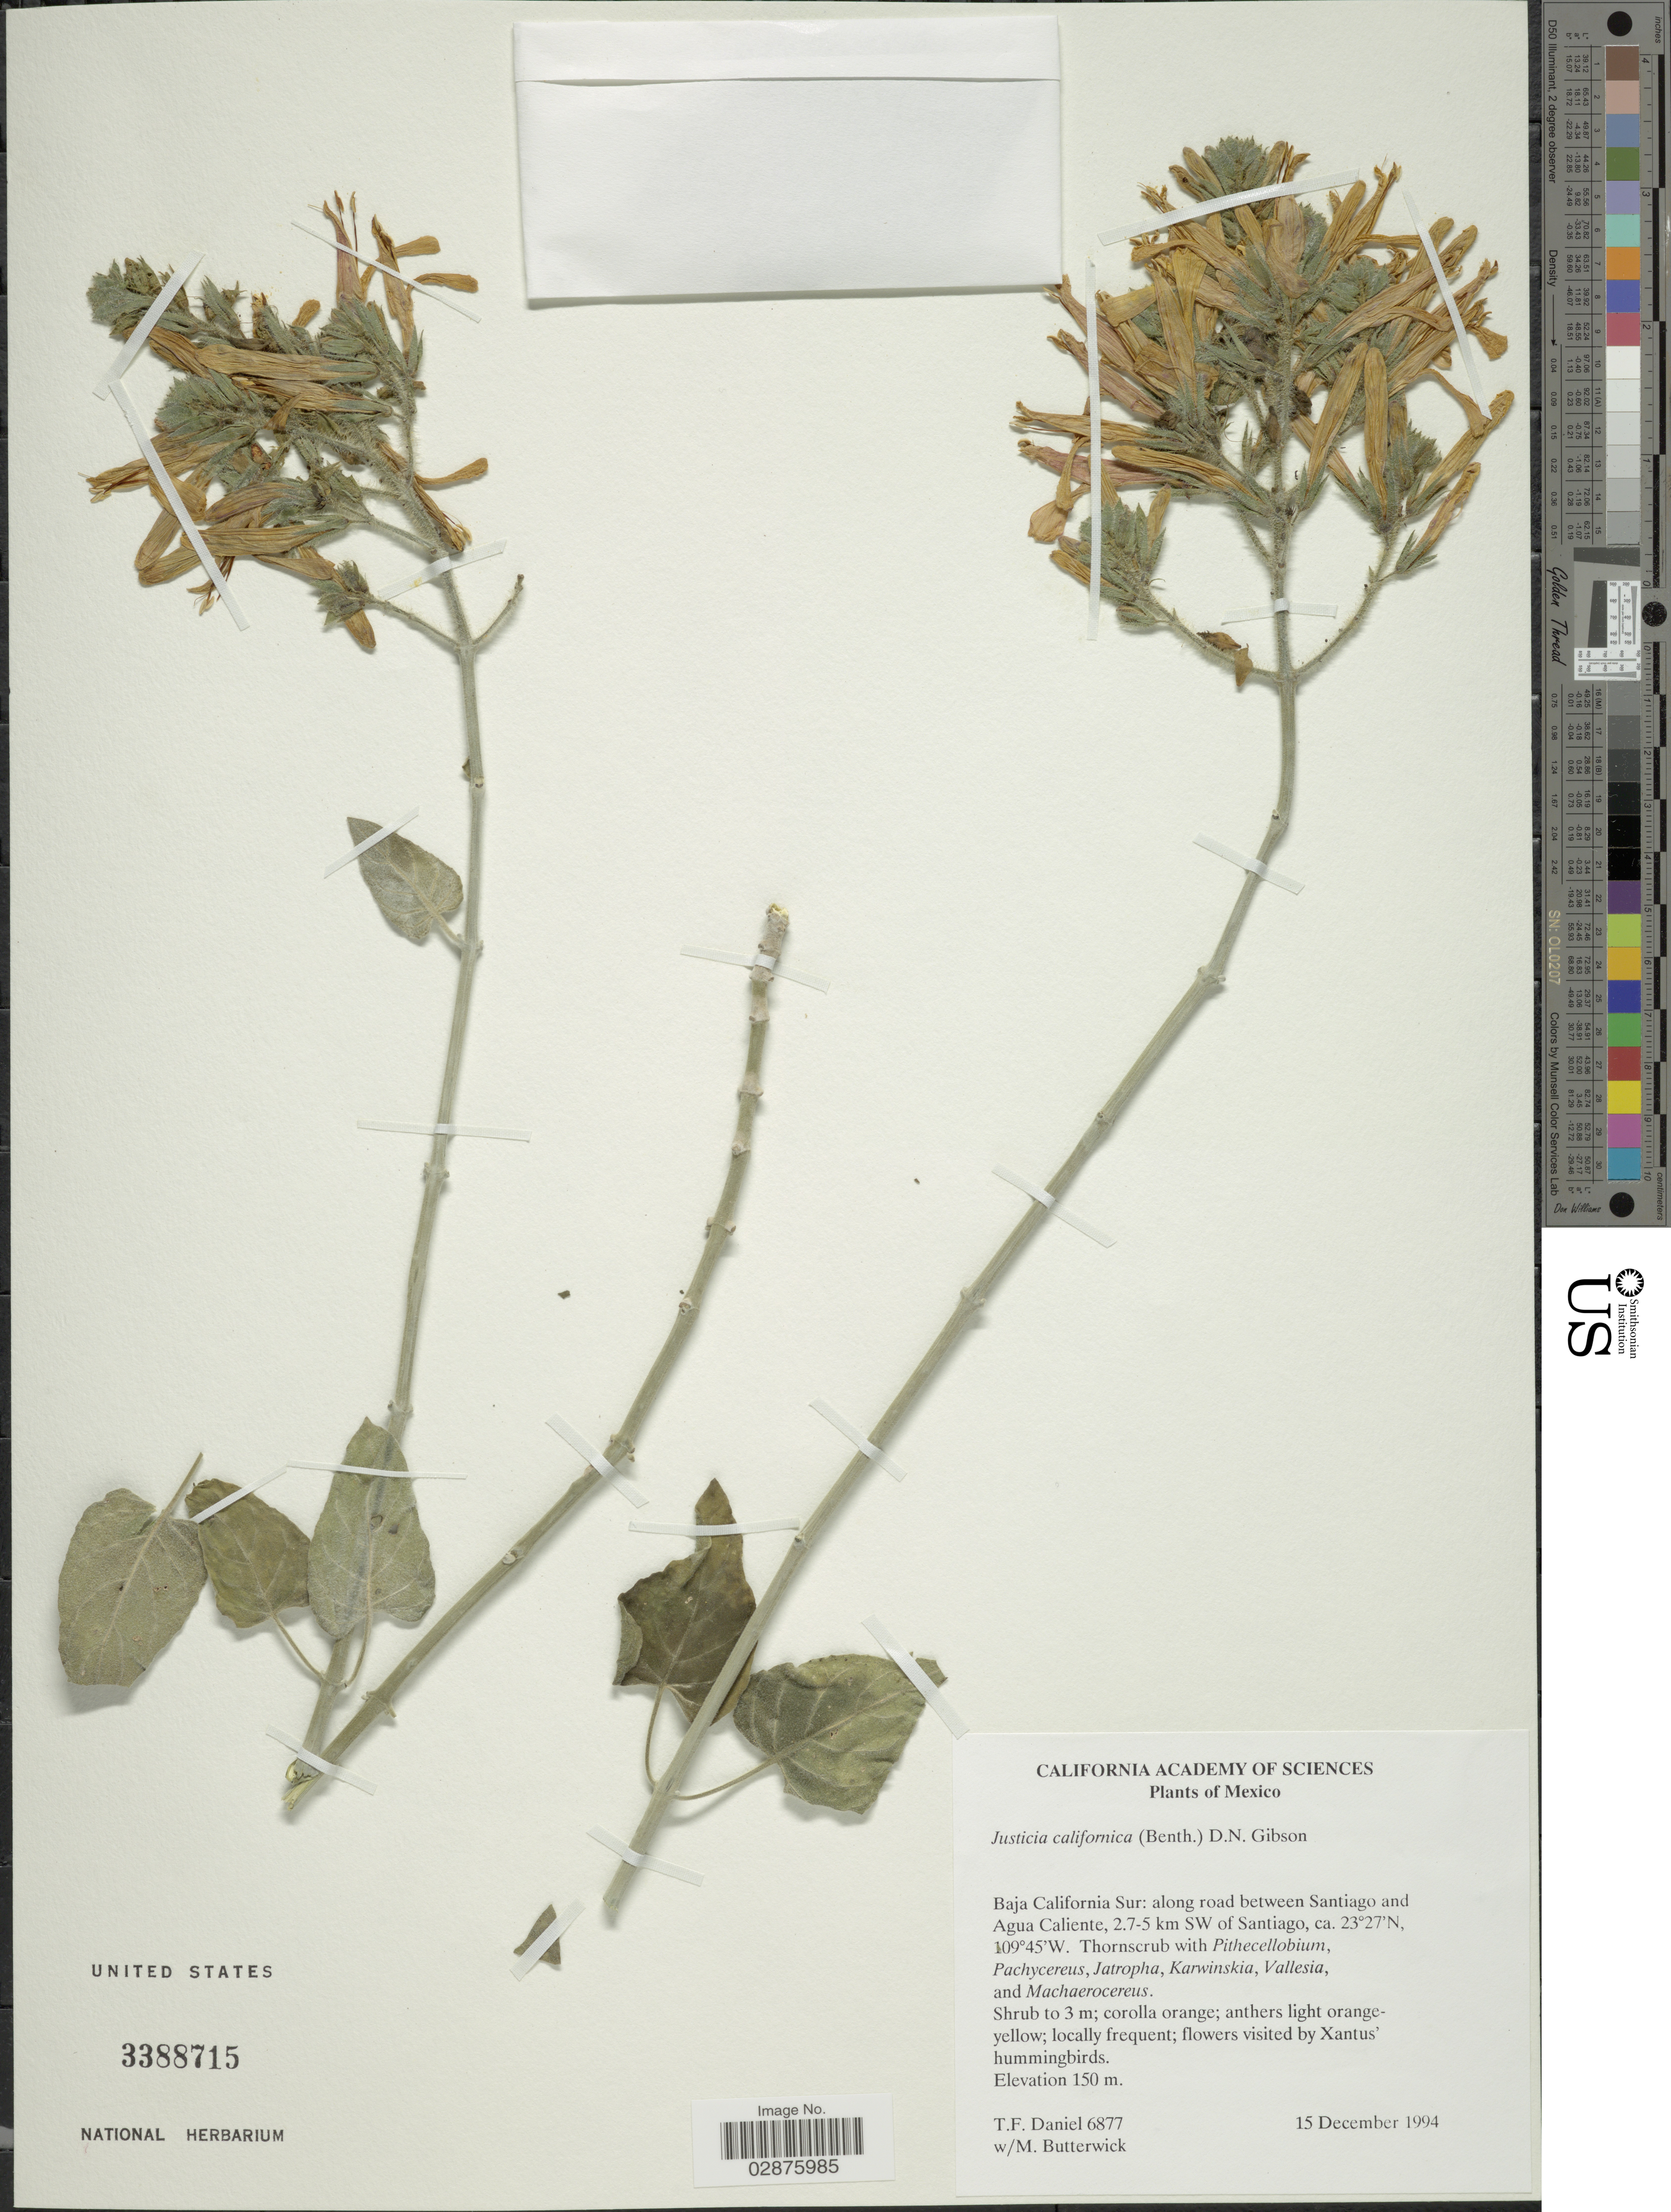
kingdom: Plantae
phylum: Tracheophyta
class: Magnoliopsida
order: Lamiales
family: Acanthaceae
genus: Justicia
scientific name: Justicia purpusii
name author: (Brandegee) D.N. Gibson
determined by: Kiel, Carrie, (RSA), California Botanic Garden (UNITED STATES)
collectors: T. F. Daniel & M. Butterwick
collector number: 6877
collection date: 1994-12-15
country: Mexico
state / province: Baja California Sur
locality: Along road between Santiago and Agua Caliente, 2.7-5 km SW of Santiago.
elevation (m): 150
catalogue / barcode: US 3388715